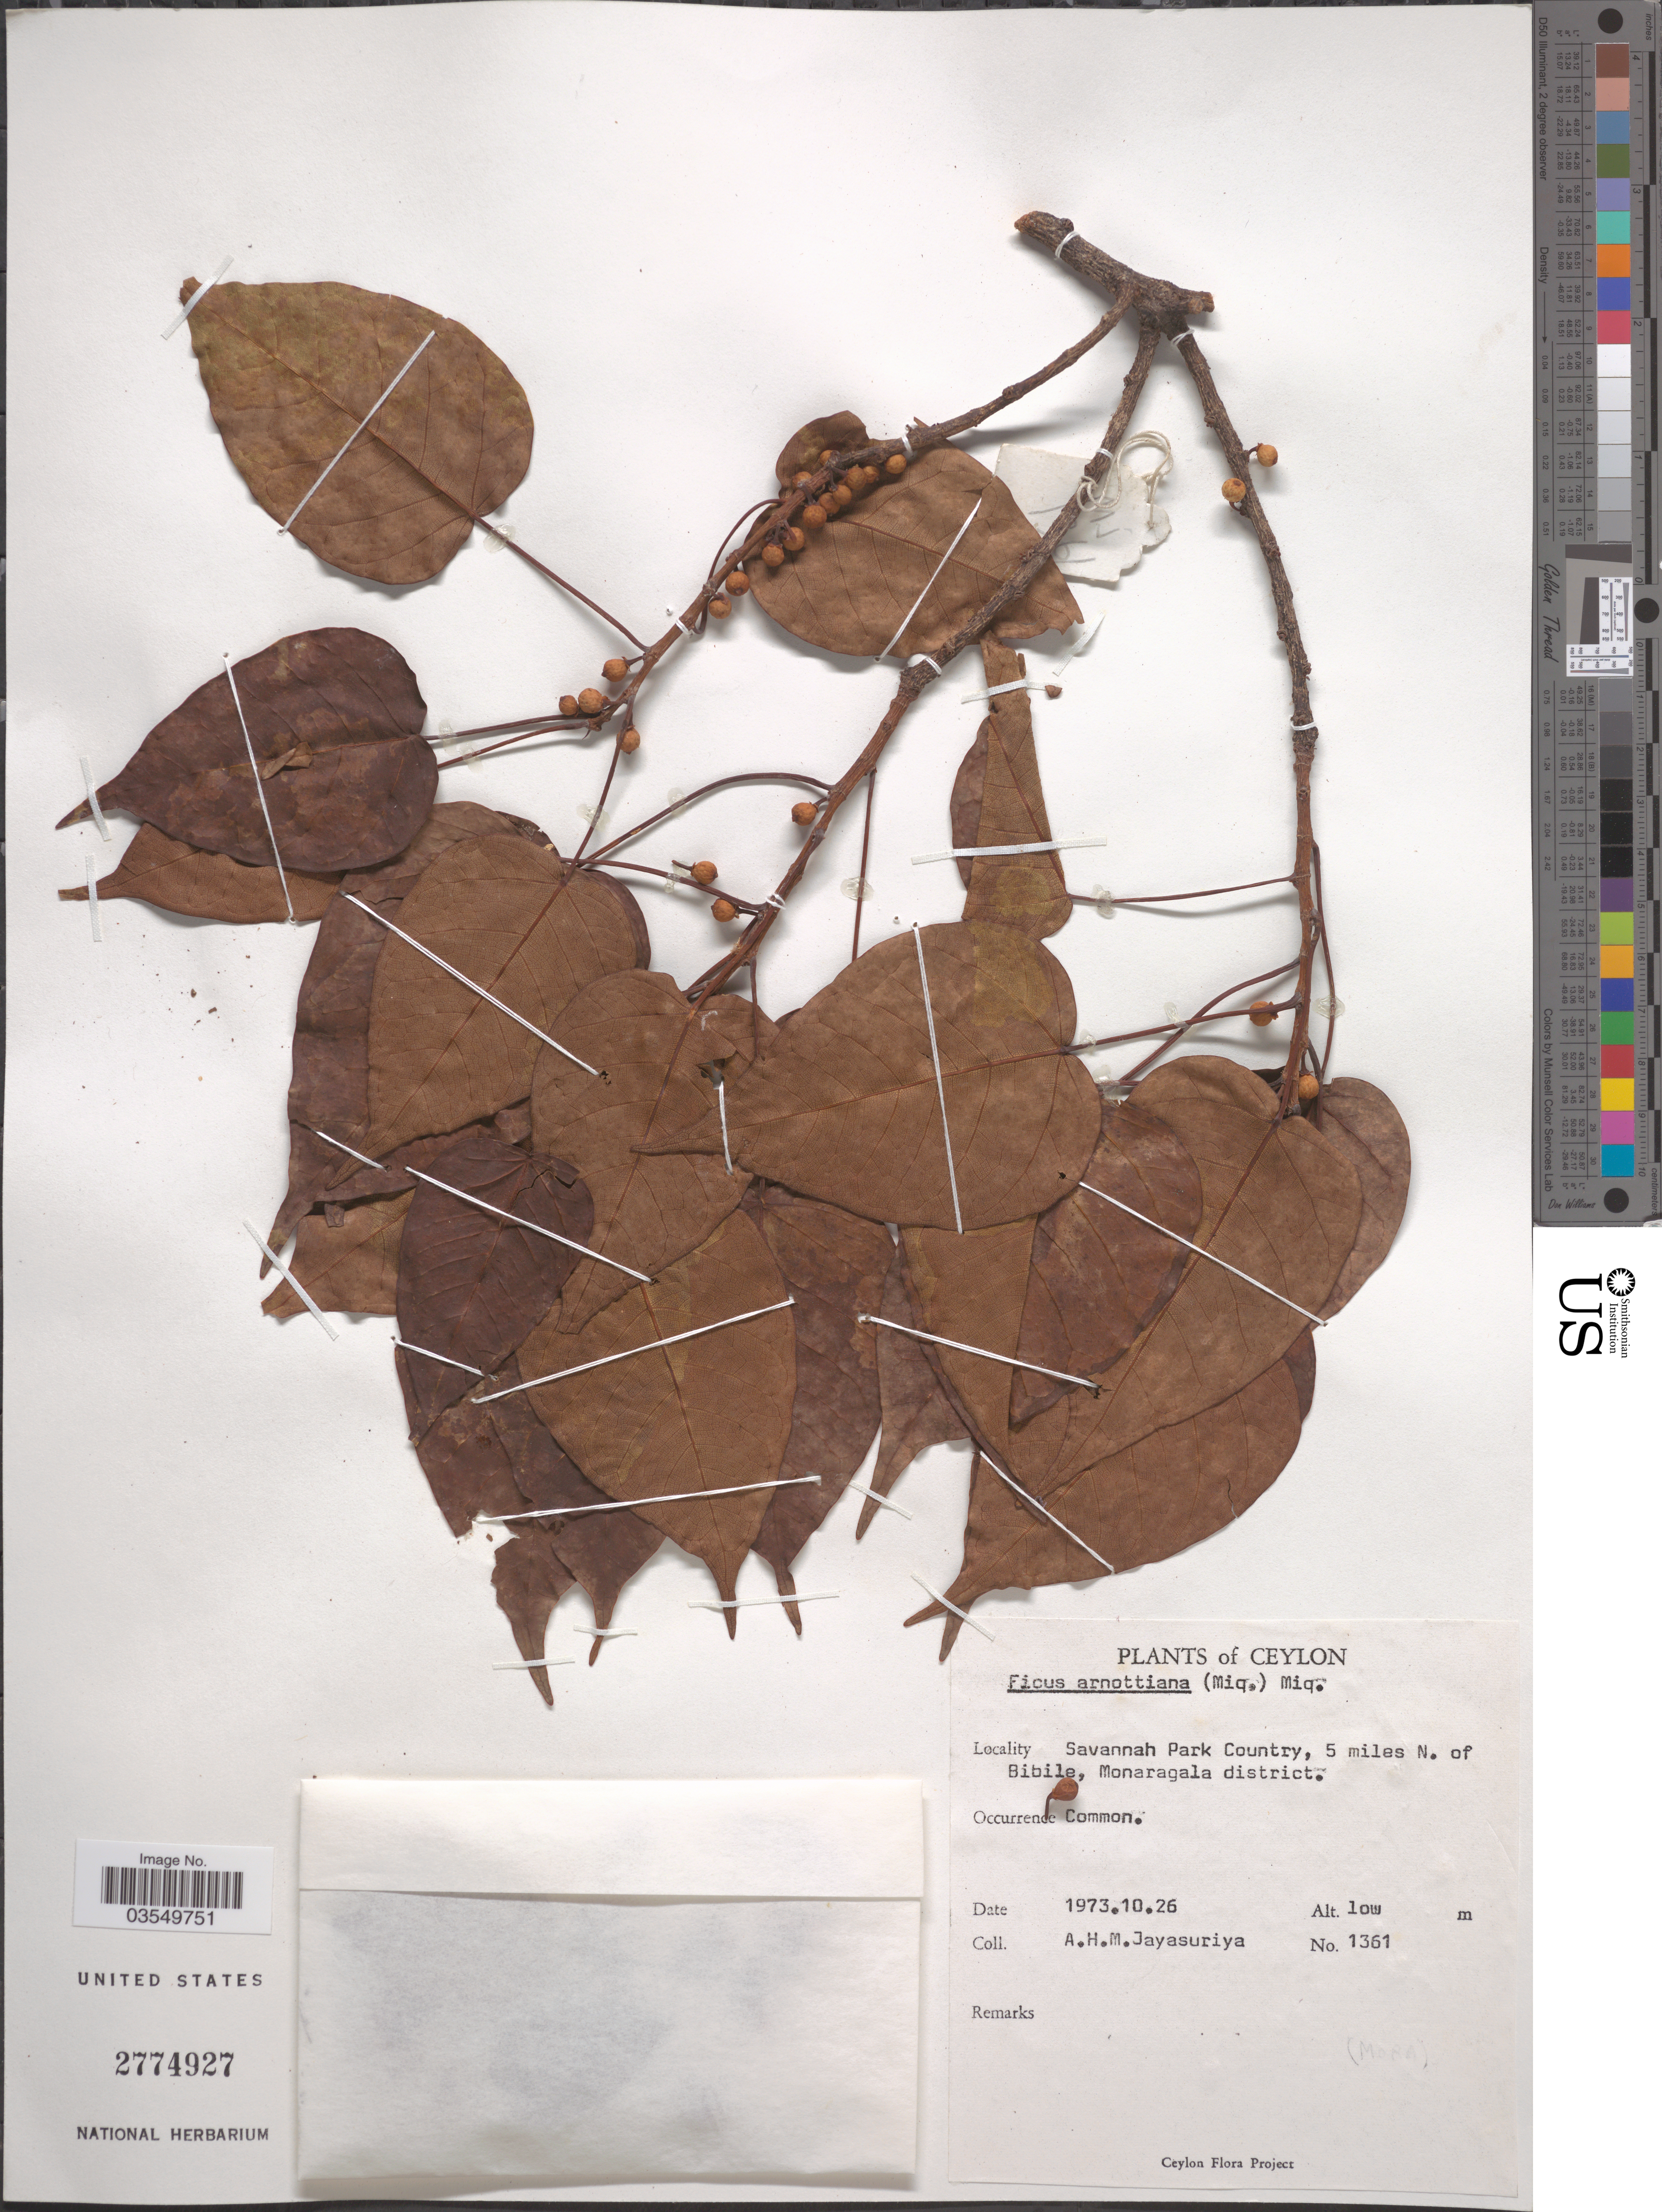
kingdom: Plantae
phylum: Tracheophyta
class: Magnoliopsida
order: Rosales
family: Moraceae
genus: Ficus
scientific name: Ficus arnottiana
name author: (Miq.) Miq.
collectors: A. H. Jayasuriya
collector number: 1361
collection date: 1973-10-26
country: Sri Lanka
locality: Ceylon. Savannah Park Country, 5 miles N. of Bibile, Monaragala district.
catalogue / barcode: US 2774927